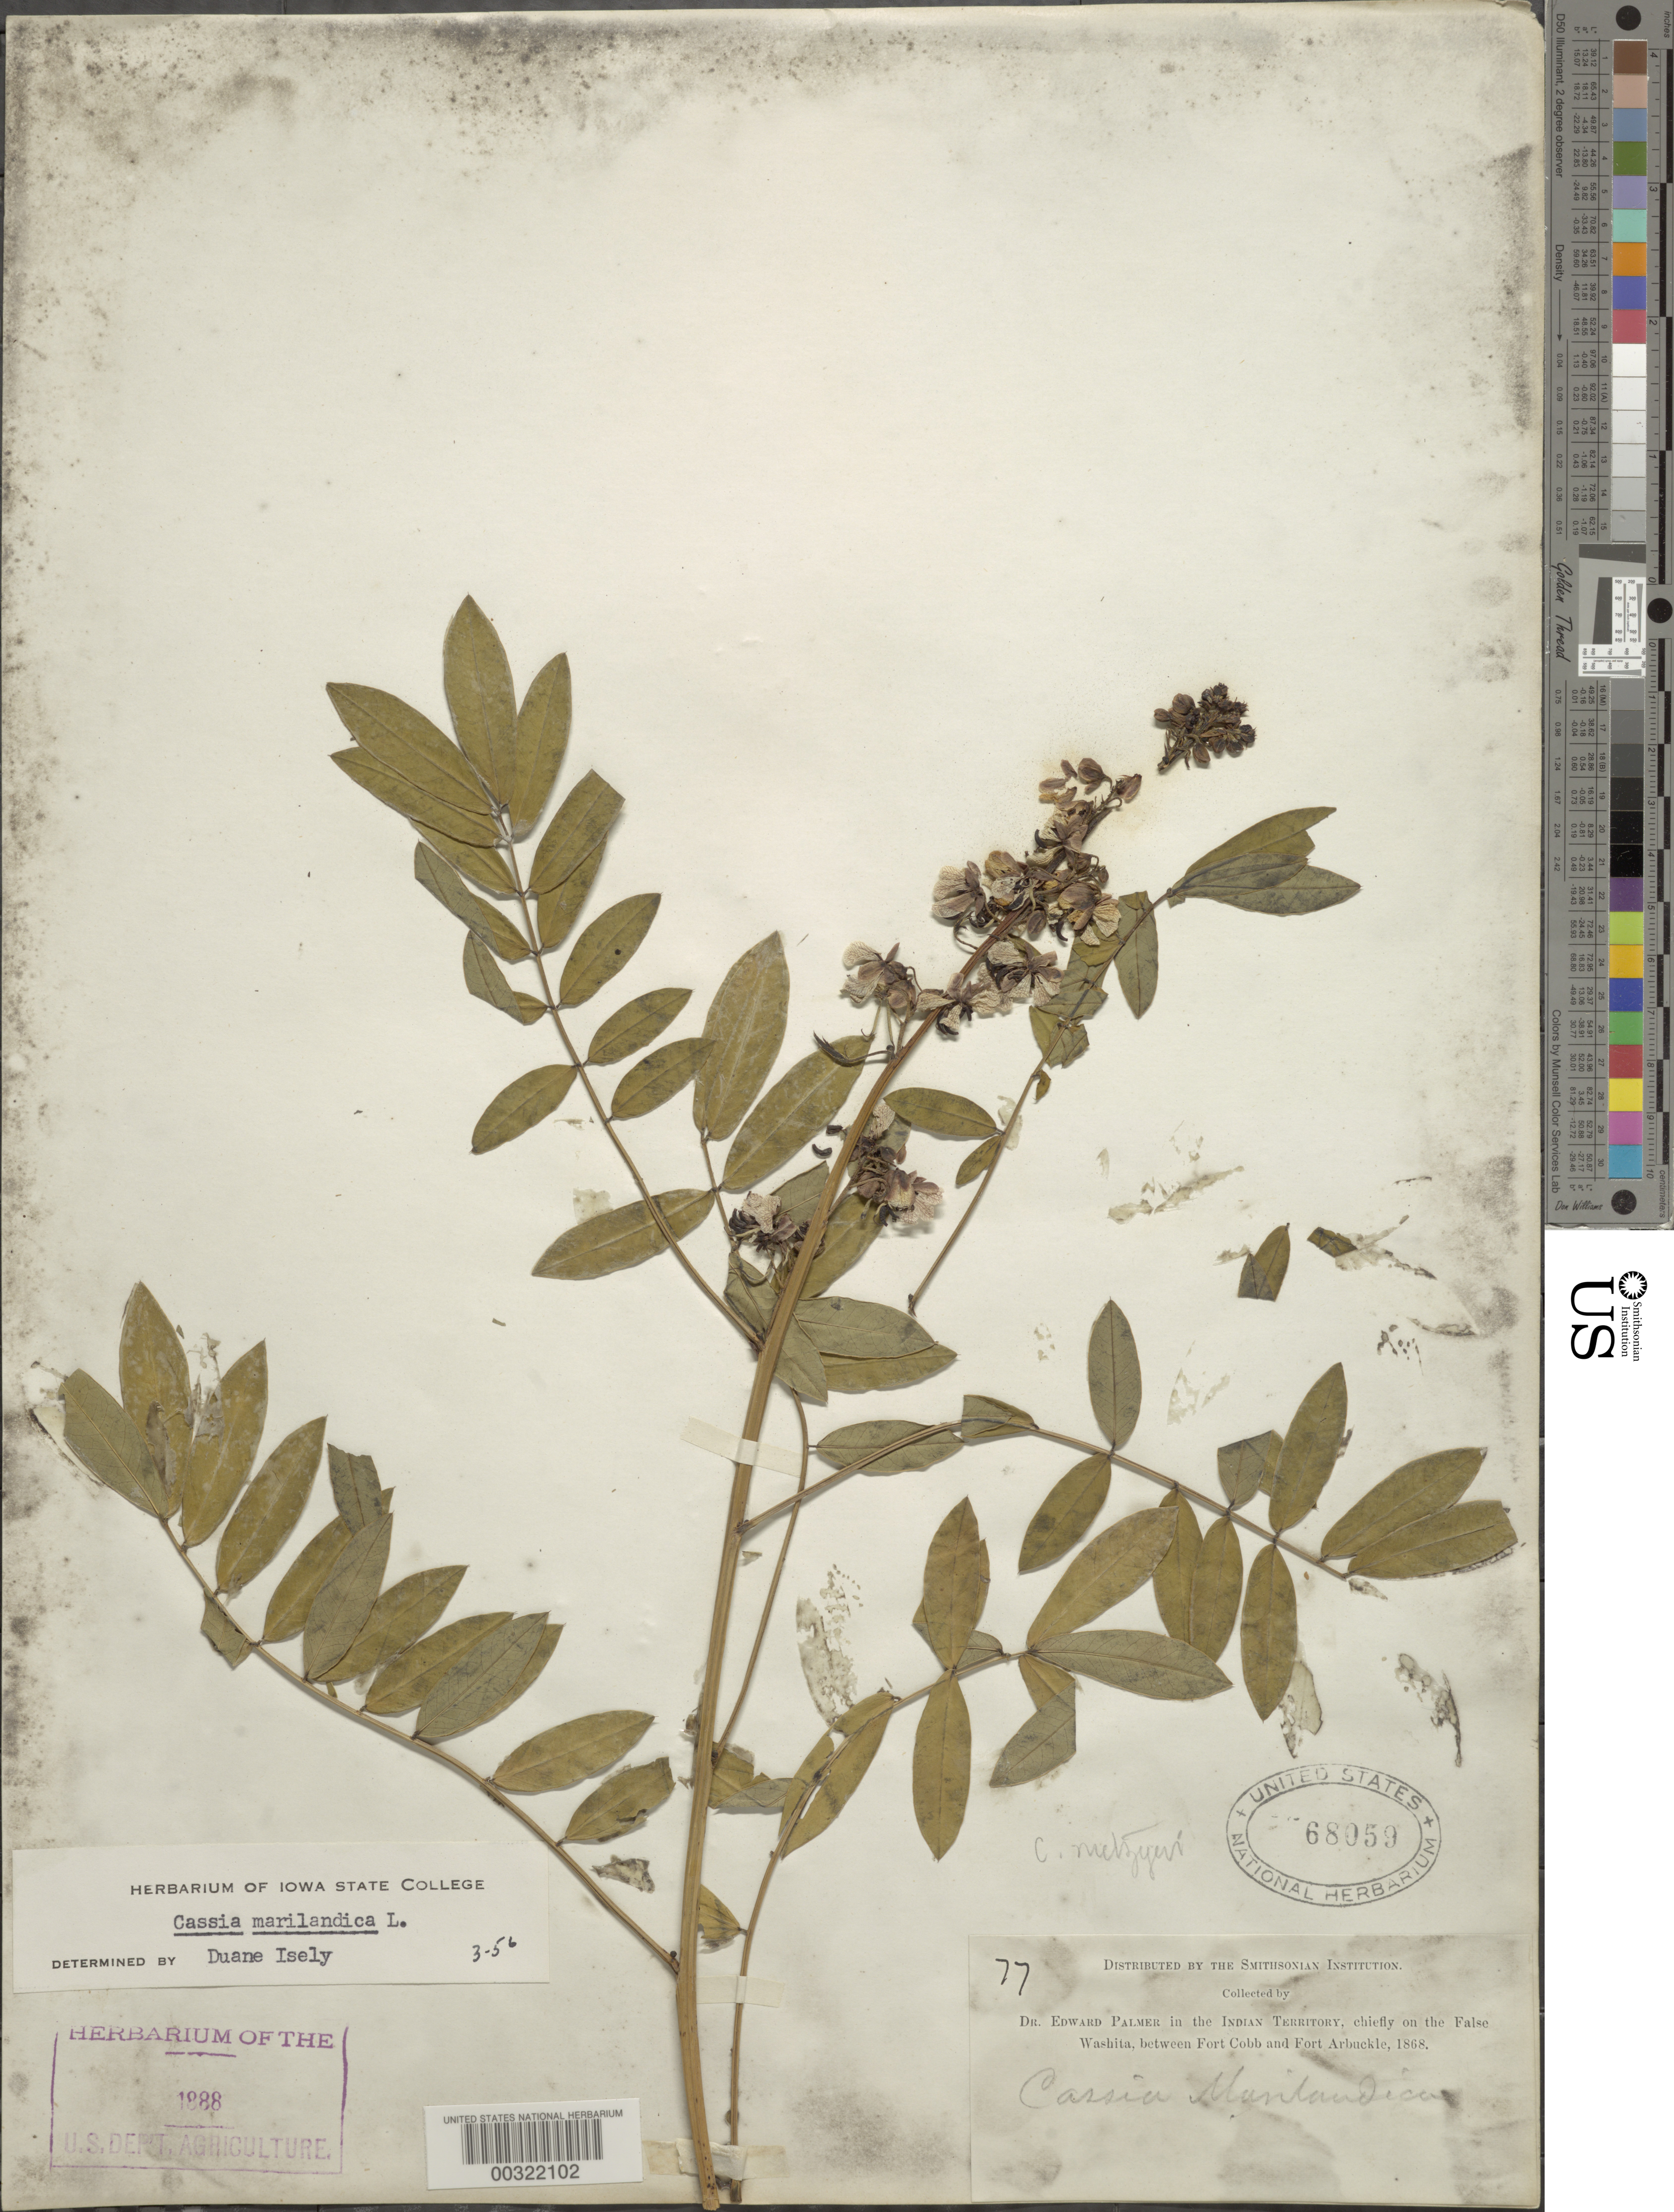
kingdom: Plantae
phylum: Tracheophyta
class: Magnoliopsida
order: Fabales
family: Fabaceae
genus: Senna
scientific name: Senna marilandica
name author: (L.) Link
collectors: E. A. Palmer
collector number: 77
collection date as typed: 1868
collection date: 1868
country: United States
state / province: Oklahoma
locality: On false washita between fort cobb and fort arbuckle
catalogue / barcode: US 68059